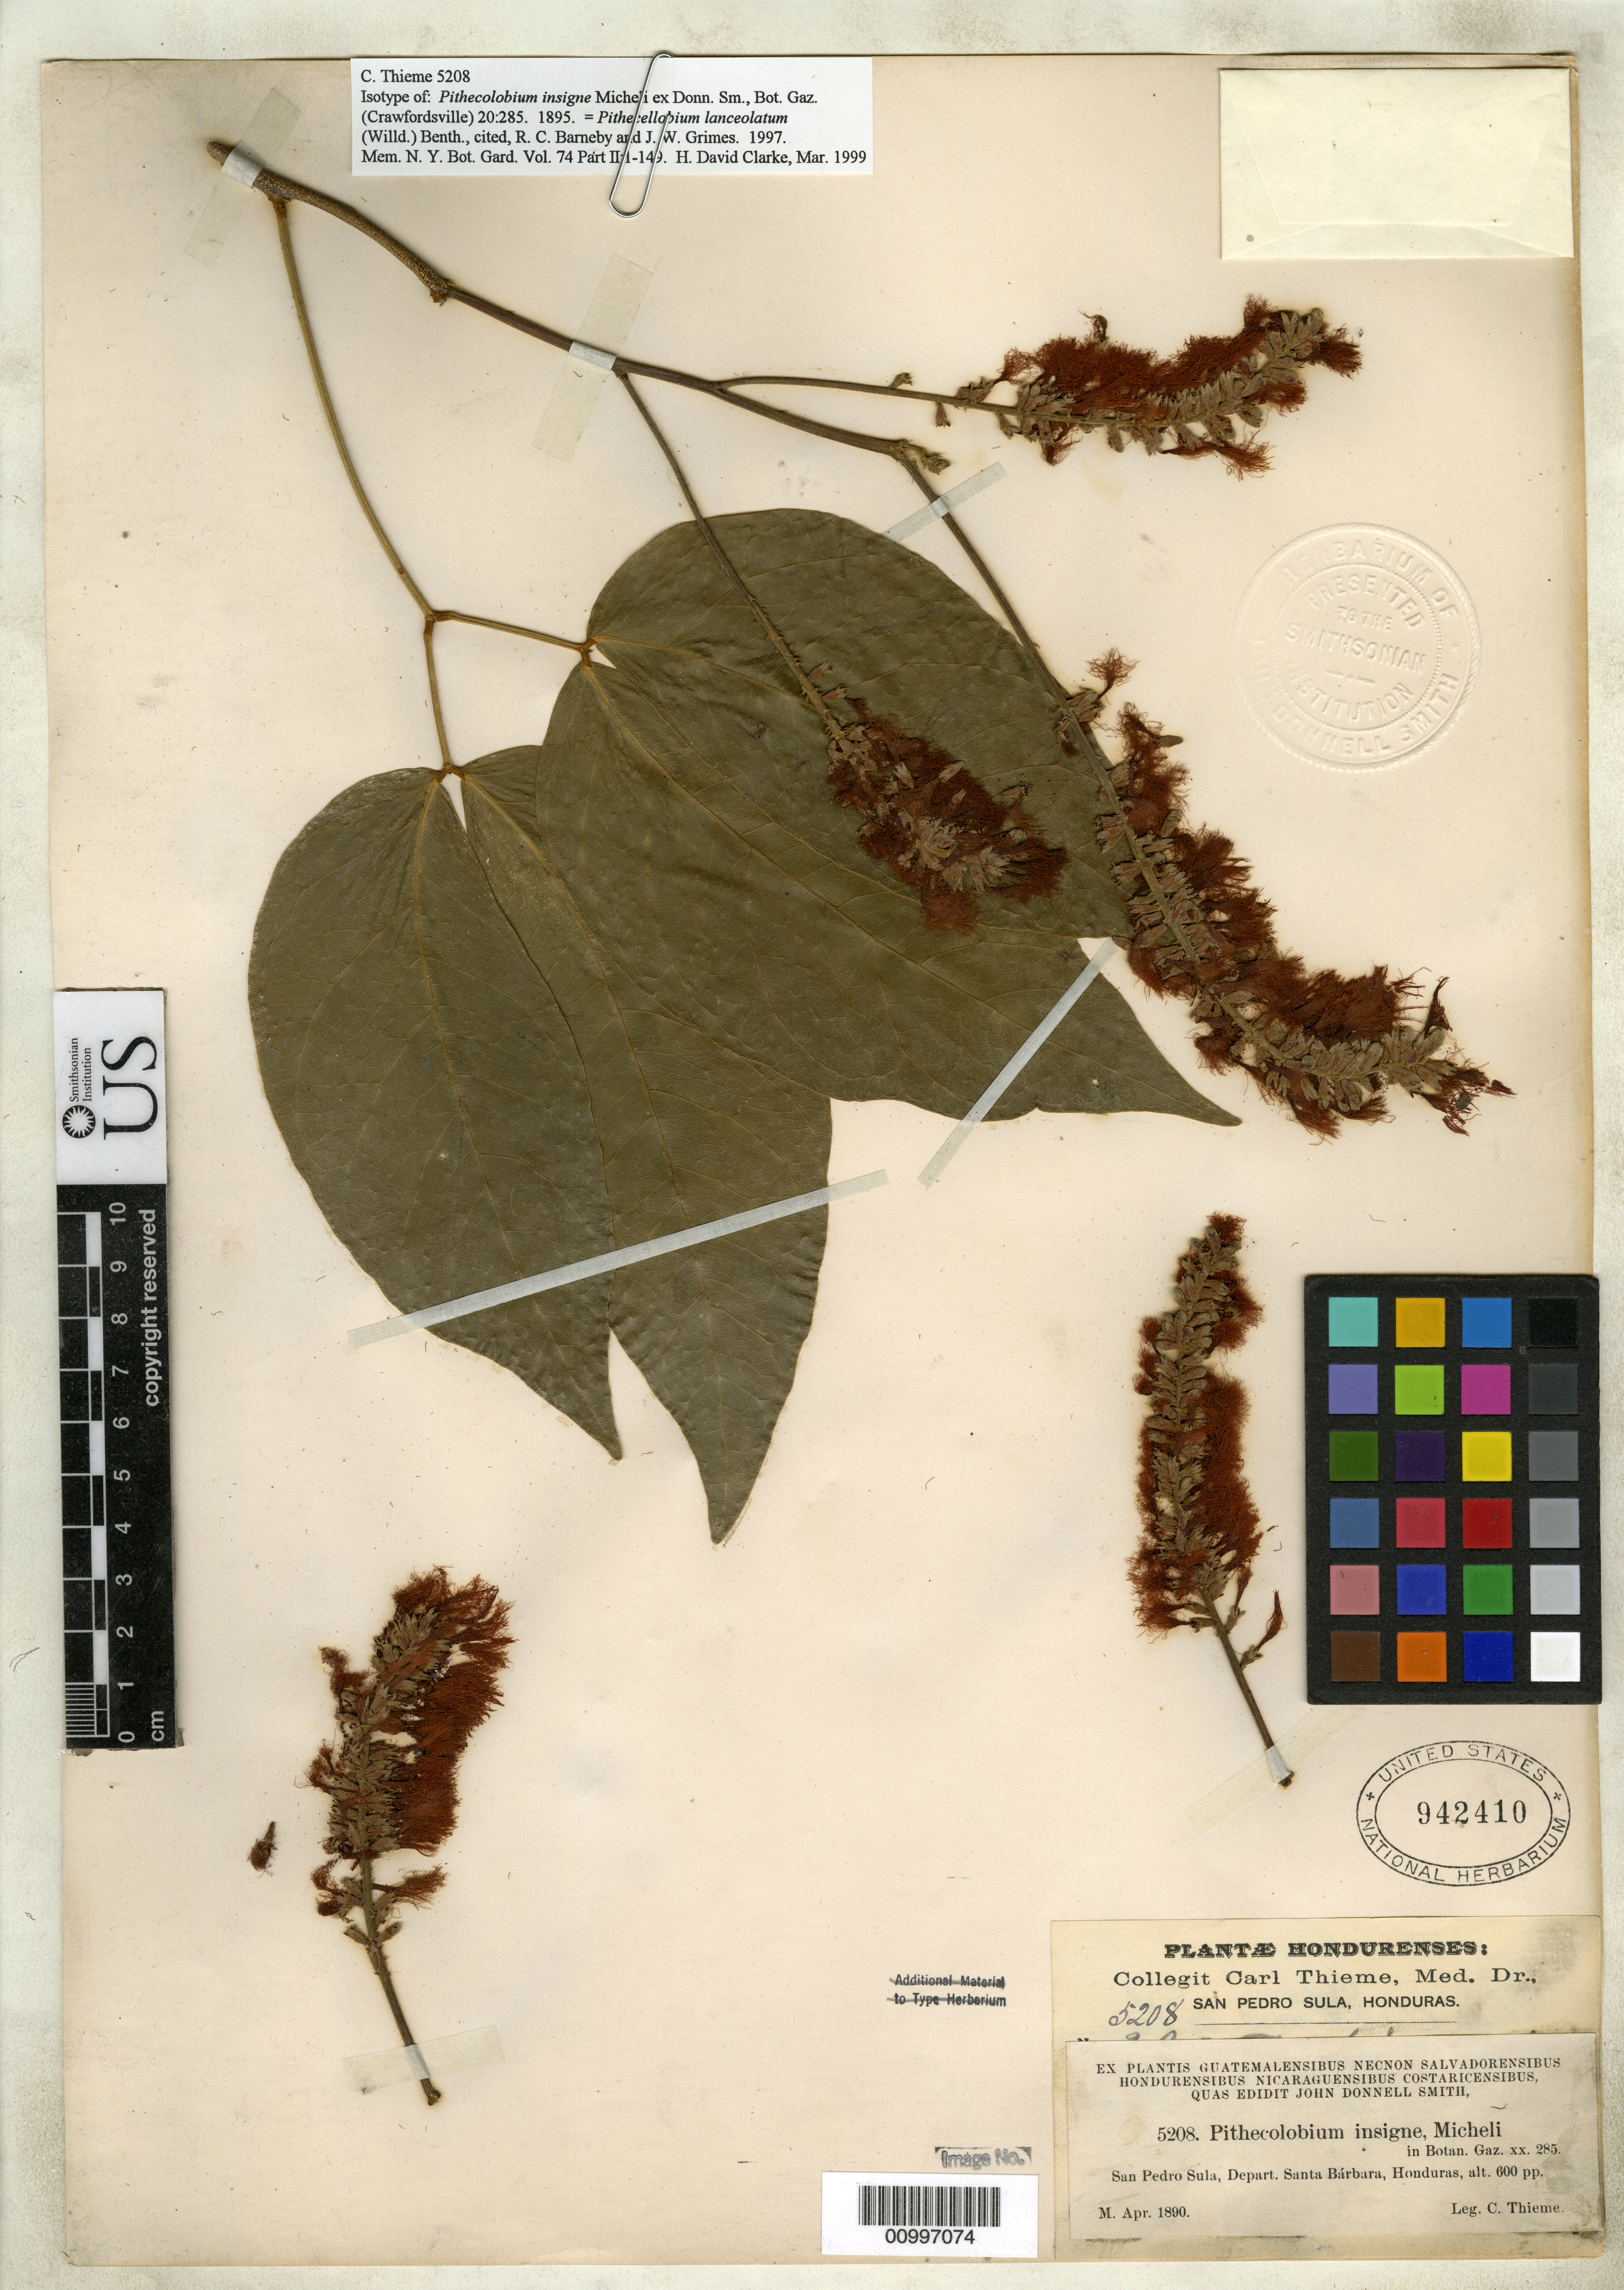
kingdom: Plantae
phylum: Tracheophyta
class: Magnoliopsida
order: Fabales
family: Fabaceae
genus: Pithecellobium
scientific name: Pithecellobium lanceolatum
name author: (Humb. & Bonpl. ex Willd.) Benth.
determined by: Clarke, H. D., University of North Carolina (Asheville)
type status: Isolectotype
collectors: C. Thieme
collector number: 5208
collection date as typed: Apr 1890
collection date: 1890-04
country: Honduras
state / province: Santa Bárbara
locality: San Pedro Sula, Depart. Santa Bárbara.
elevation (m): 183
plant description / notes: One of two sheets at US (USNH 942409, 942410) ex John Donnell Smith herbarium. 942409 was explicitly cited (by sheet number) as "holotypus" by Barneby & Grimes (=effective lectotypification).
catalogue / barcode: US 942410